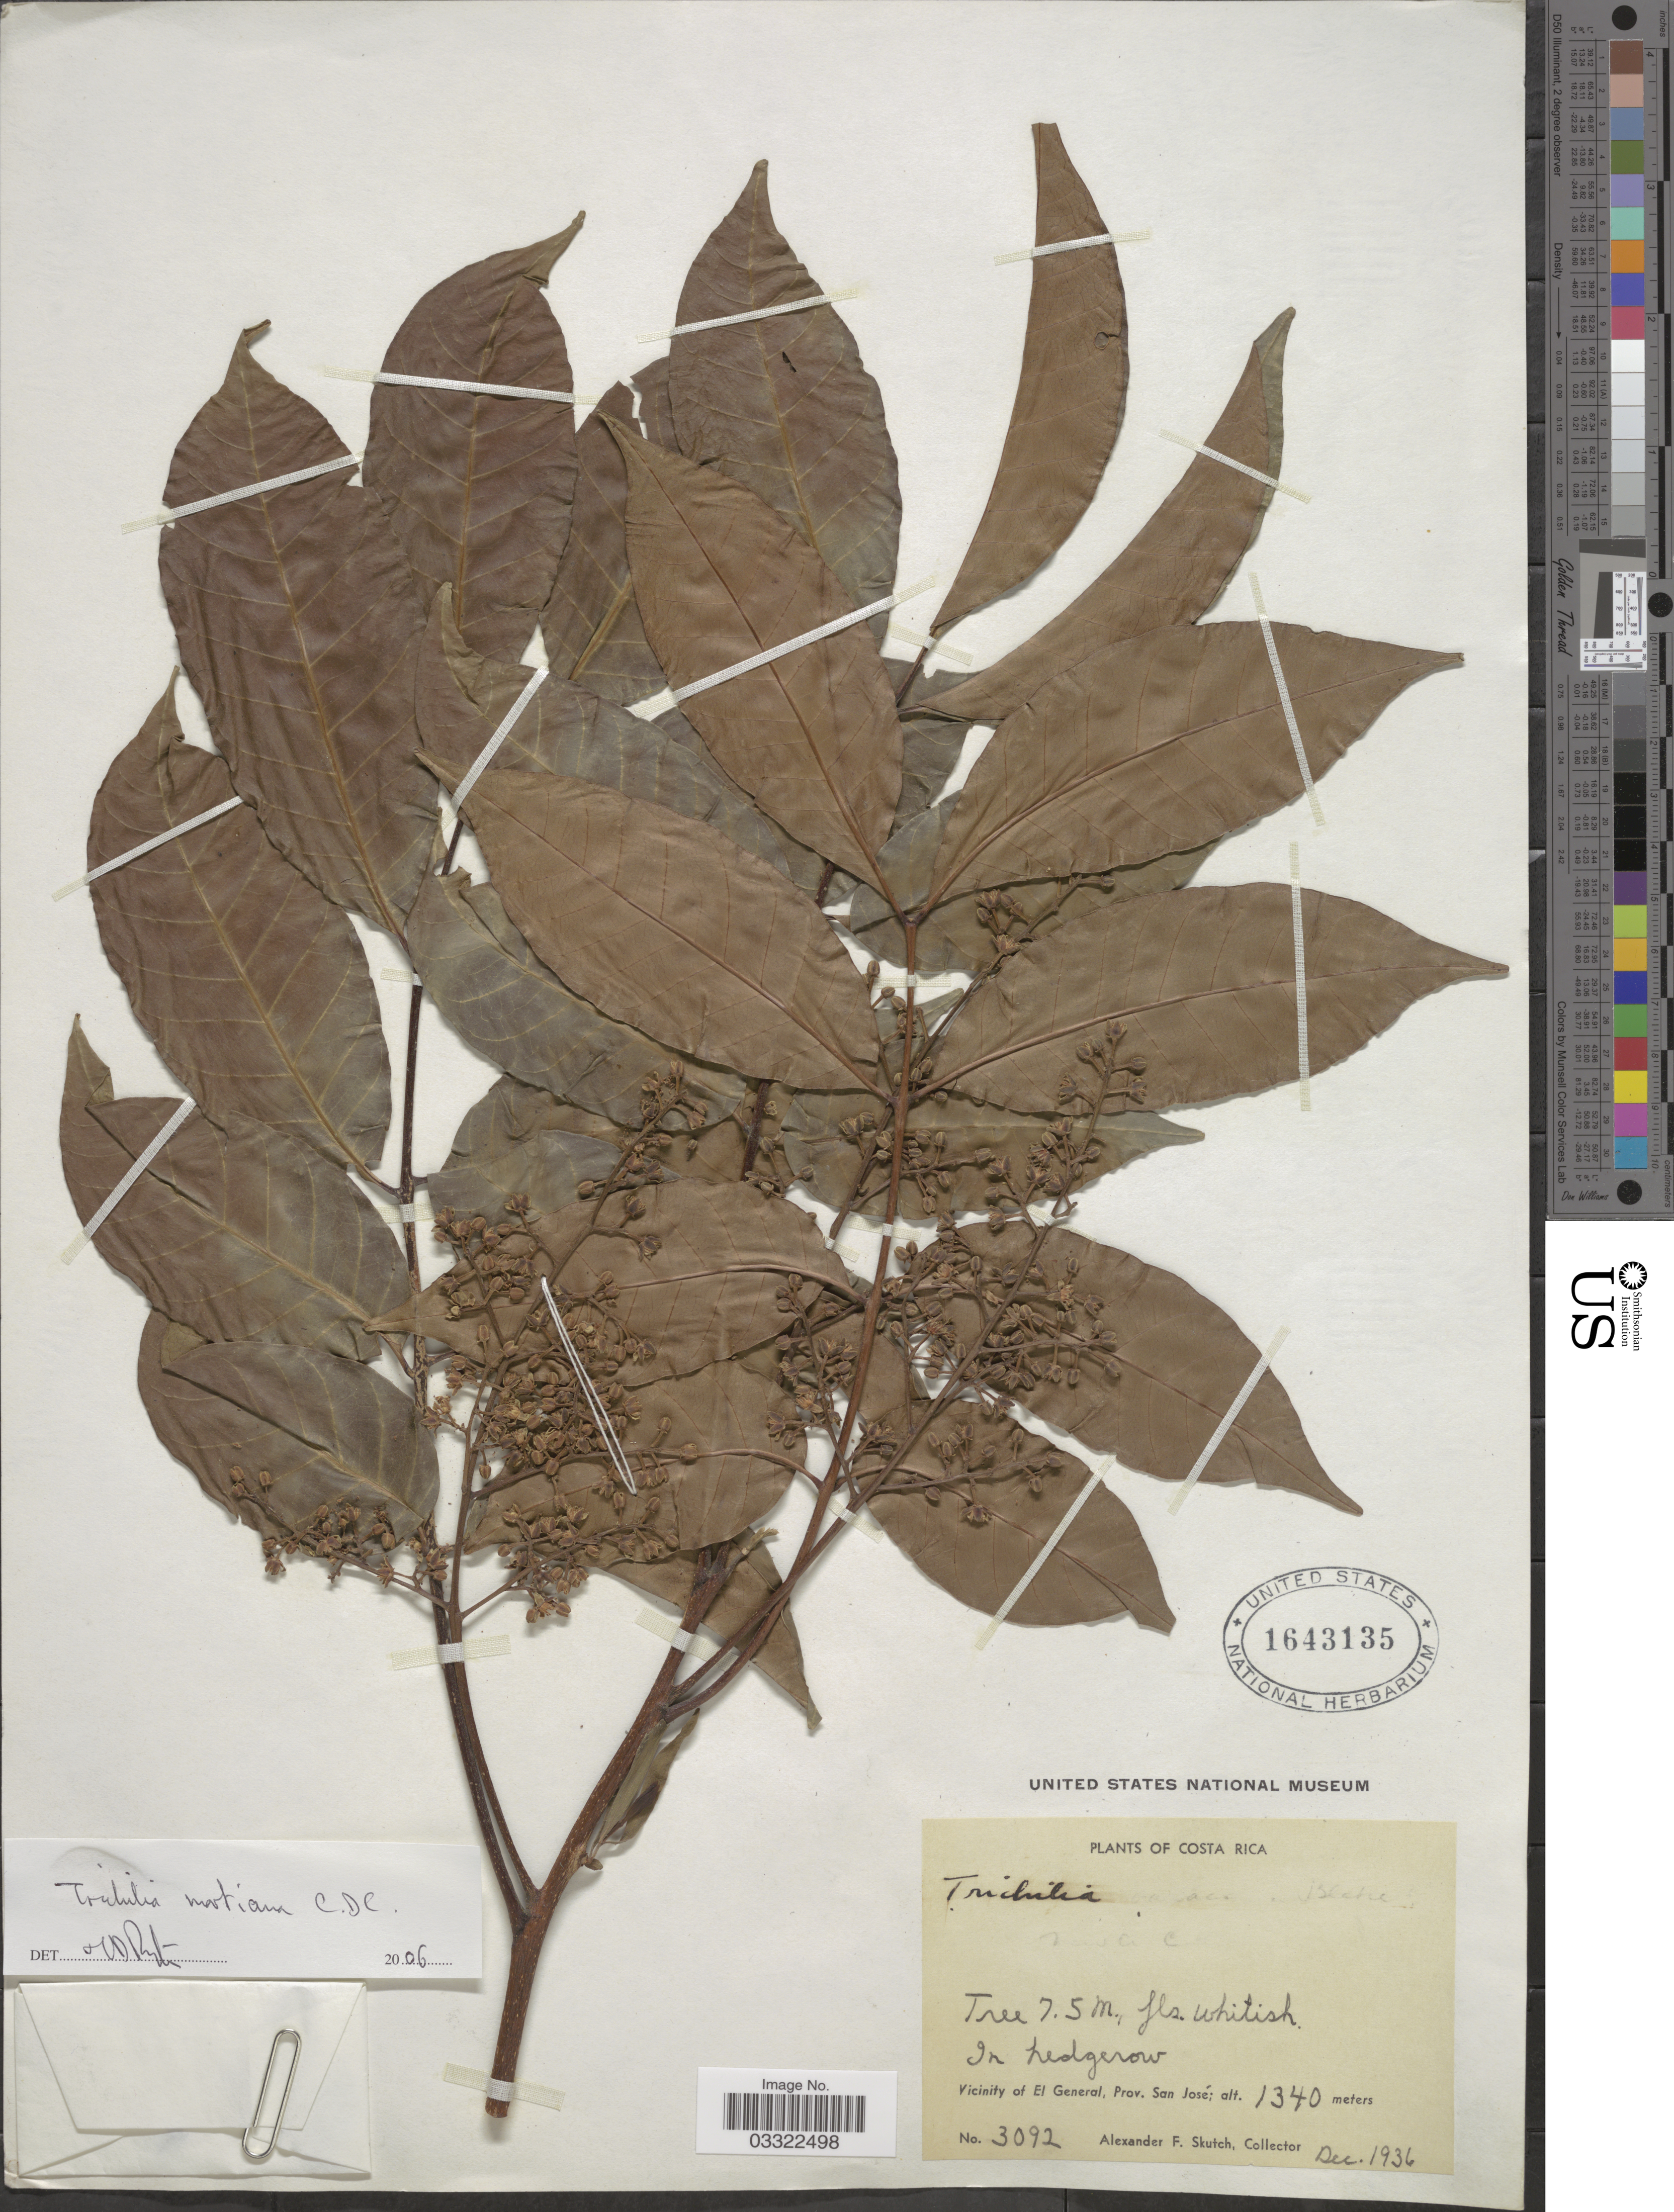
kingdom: Plantae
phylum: Tracheophyta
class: Magnoliopsida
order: Sapindales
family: Meliaceae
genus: Trichilia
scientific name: Trichilia martiana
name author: C. DC.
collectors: A. F. Skutch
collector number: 3092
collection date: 1936-12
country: Costa Rica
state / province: San José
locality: Vicinity of El General.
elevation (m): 1340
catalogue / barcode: US 1643135